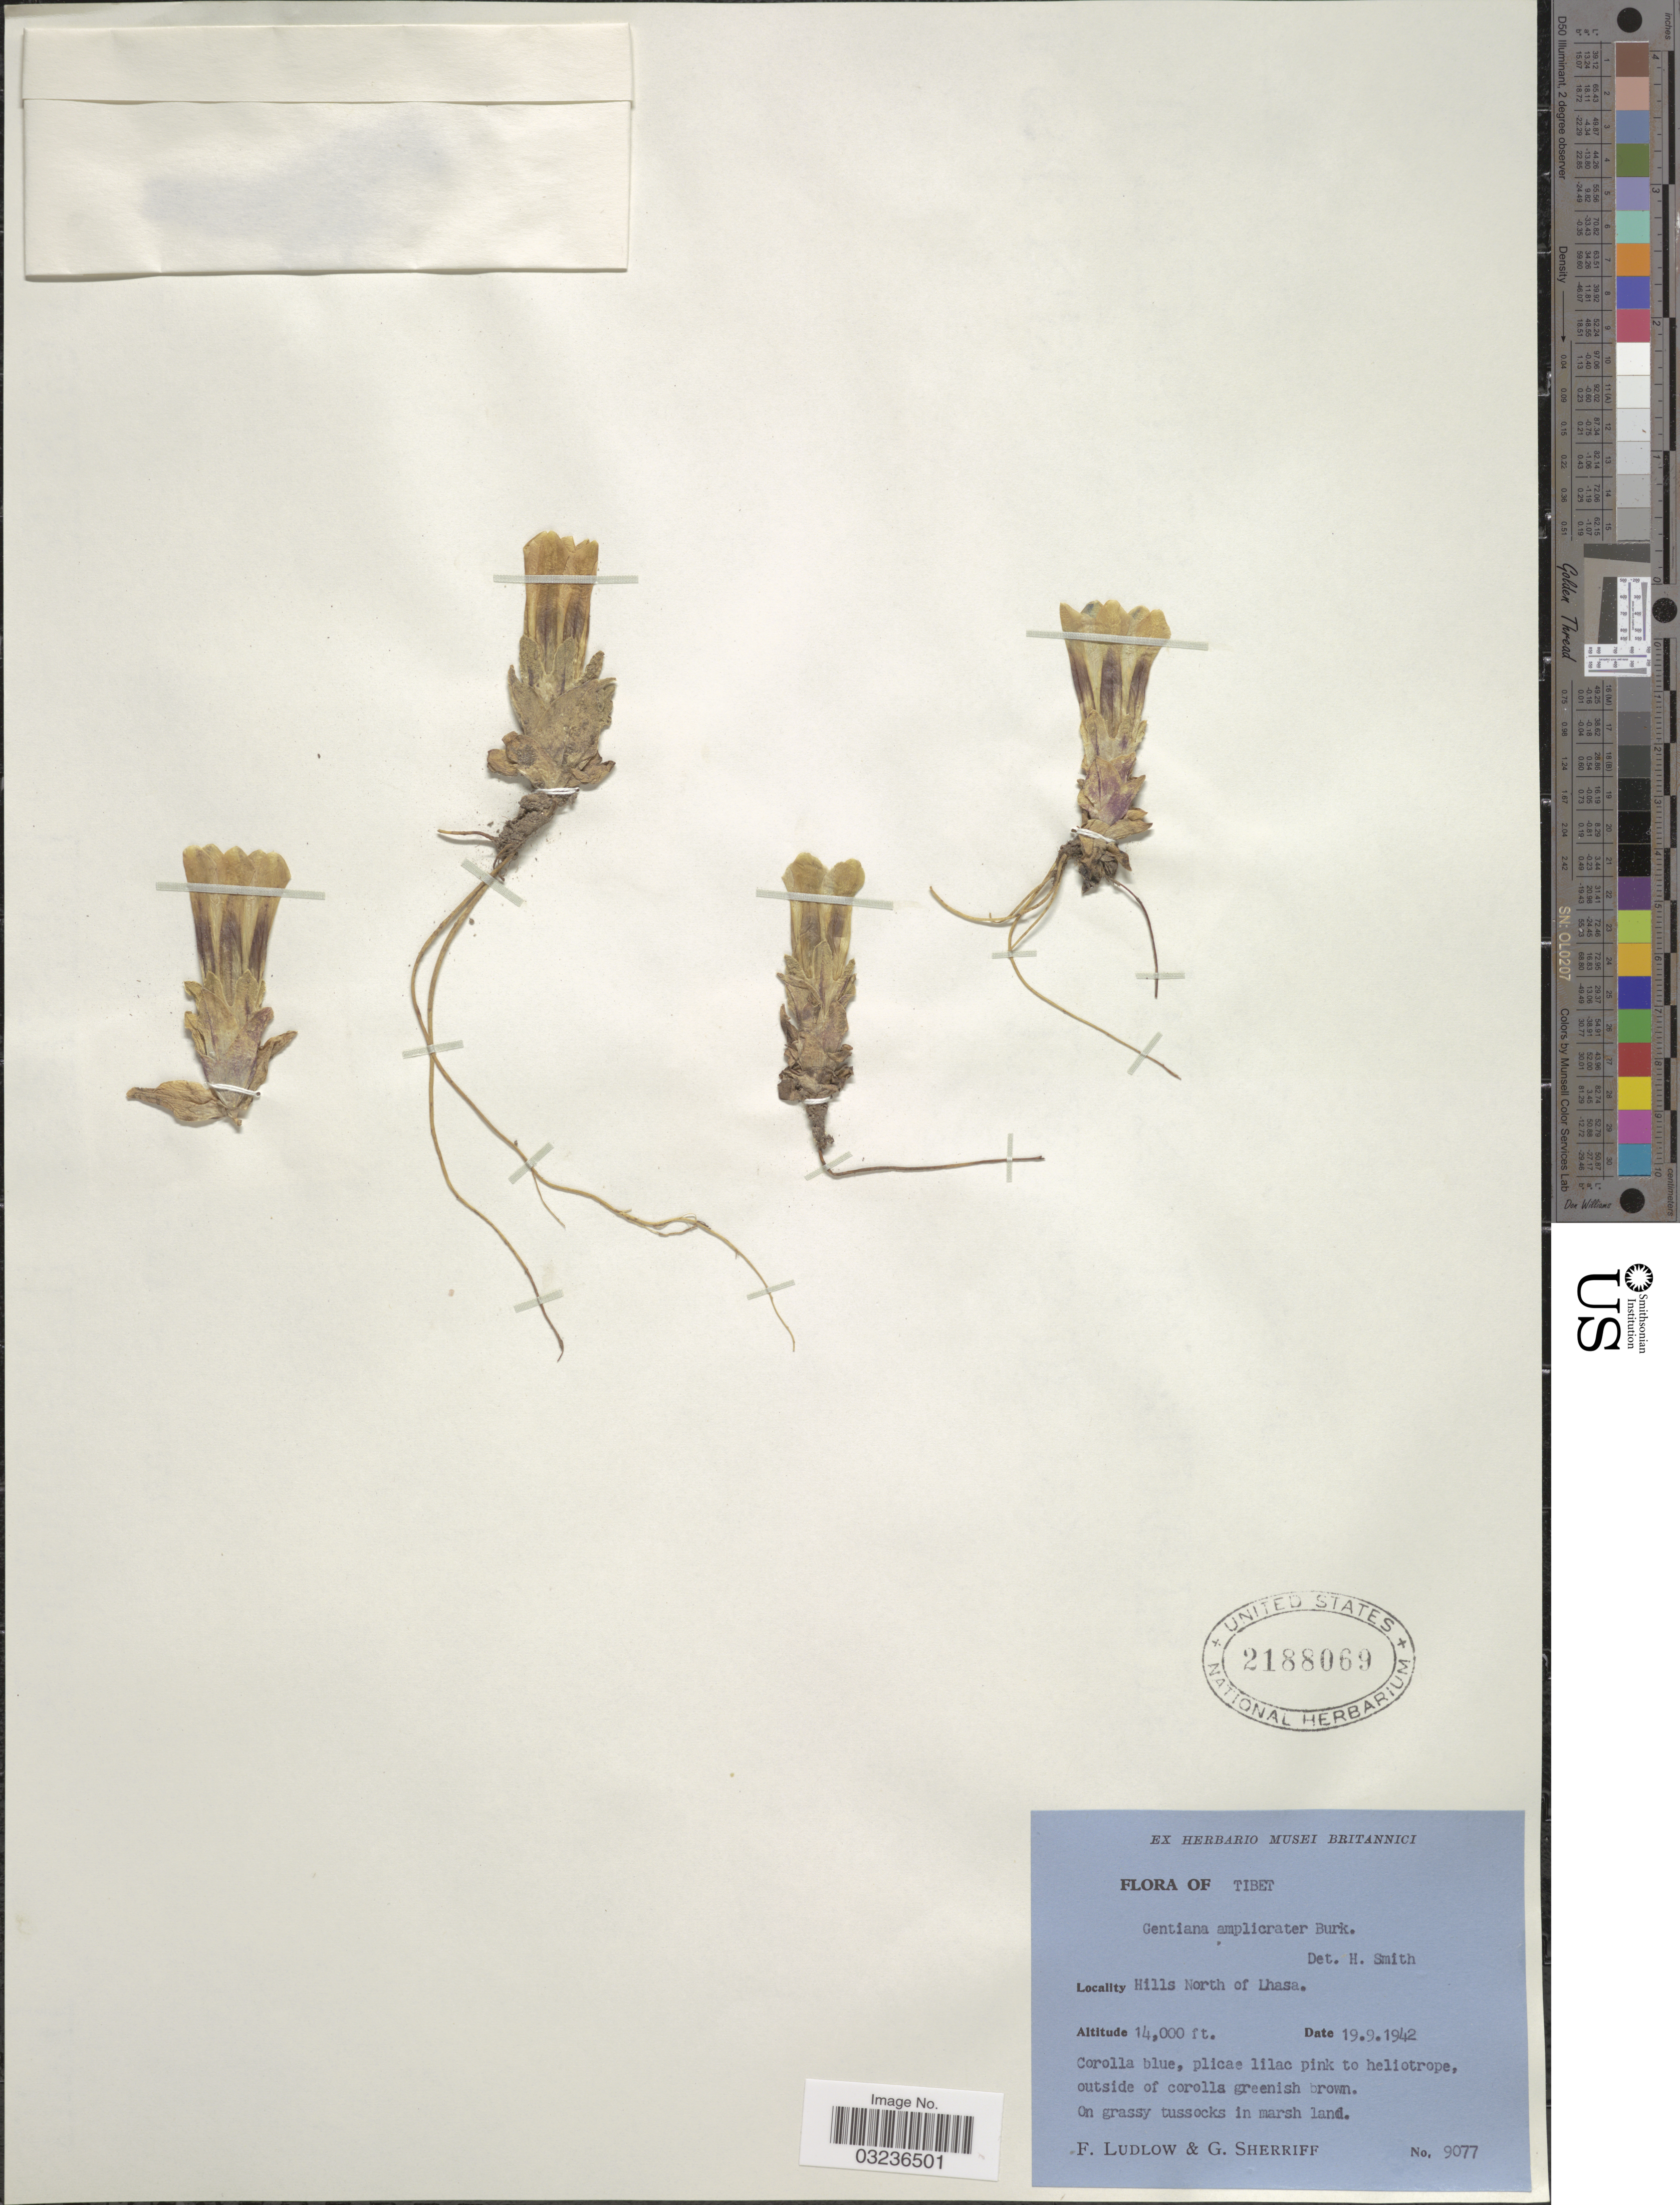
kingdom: Plantae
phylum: Tracheophyta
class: Magnoliopsida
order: Gentianales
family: Gentianaceae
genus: Gentiana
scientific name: Gentiana amplicrater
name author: Burkill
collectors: F. Ludlow & G. Sherriff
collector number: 9077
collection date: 1942-09-19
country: China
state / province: Xizang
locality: Tibet. Hills North of Lhasa.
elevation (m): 4267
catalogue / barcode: US 2188069